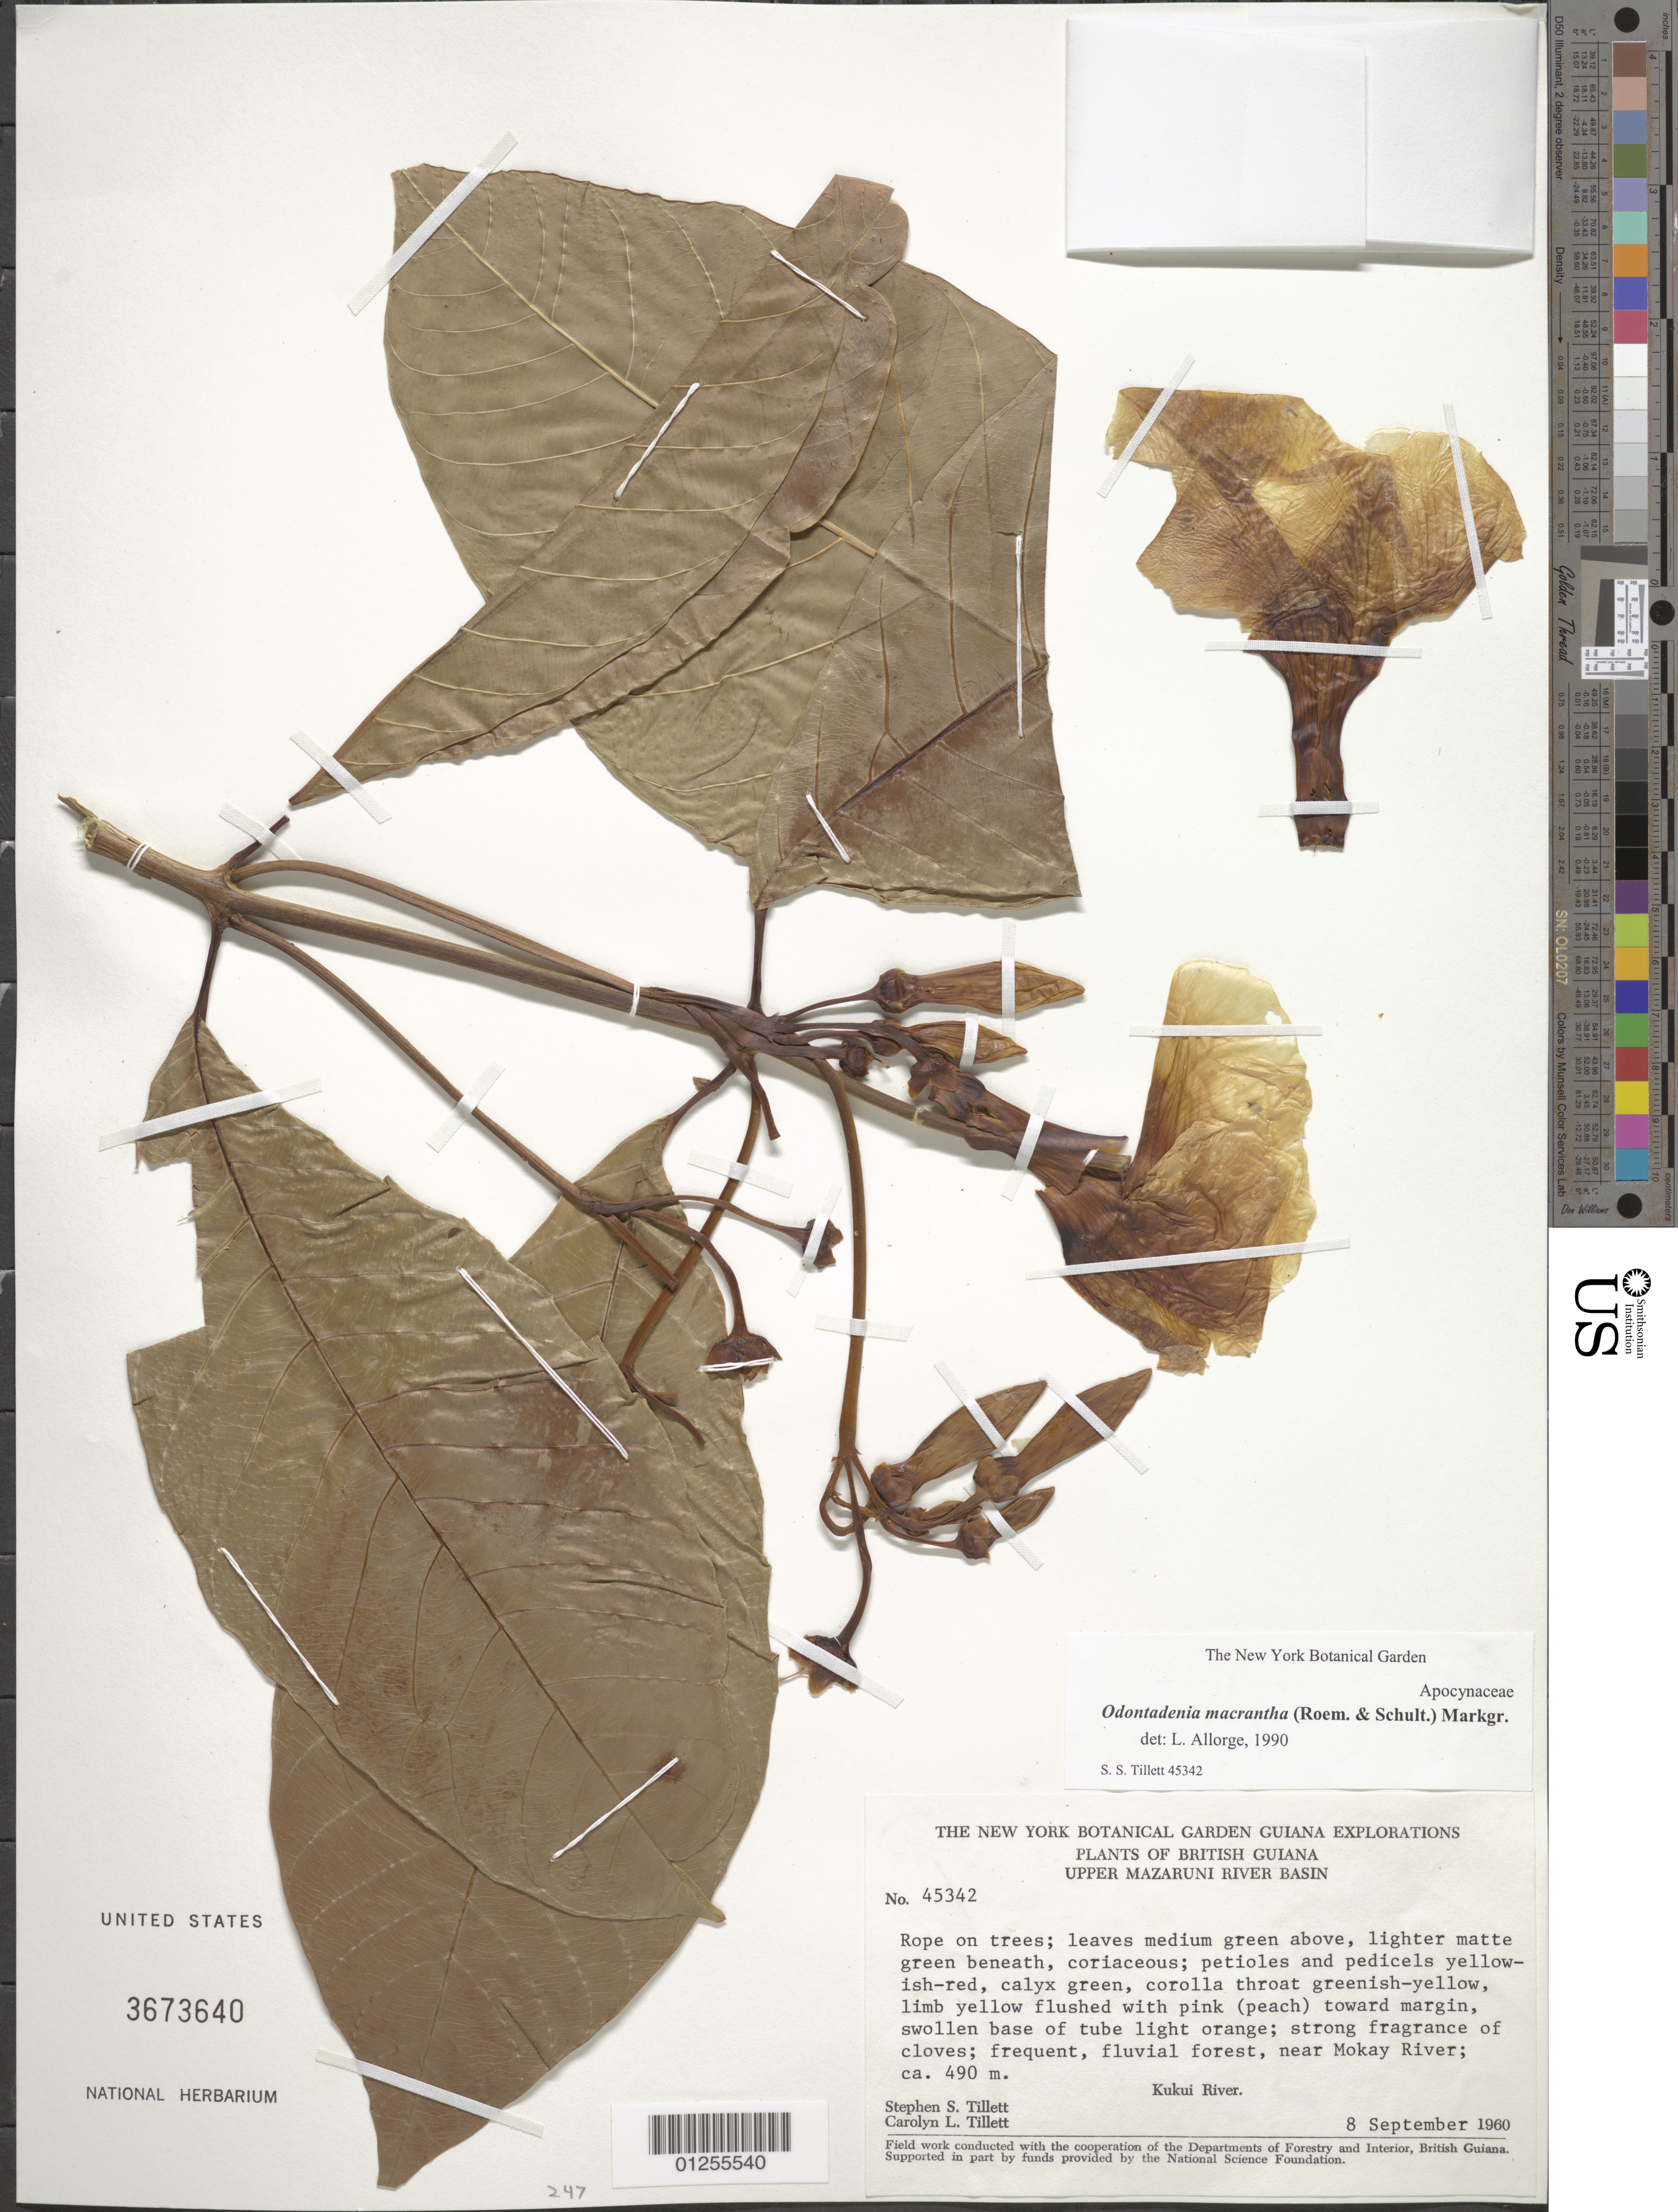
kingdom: Plantae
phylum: Tracheophyta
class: Magnoliopsida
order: Gentianales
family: Apocynaceae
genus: Odontadenia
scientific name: Odontadenia macrantha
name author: (Roem. & Schult.) Markgr.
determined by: Allorge, L.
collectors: S. S. Tillett & C. L. Tillett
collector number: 45342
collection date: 1960-09-08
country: Guyana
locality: Upper Mazaruni River Basin, Kukui River, near Mokay River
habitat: Frequent, fluvial forest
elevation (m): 490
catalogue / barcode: US 3673640